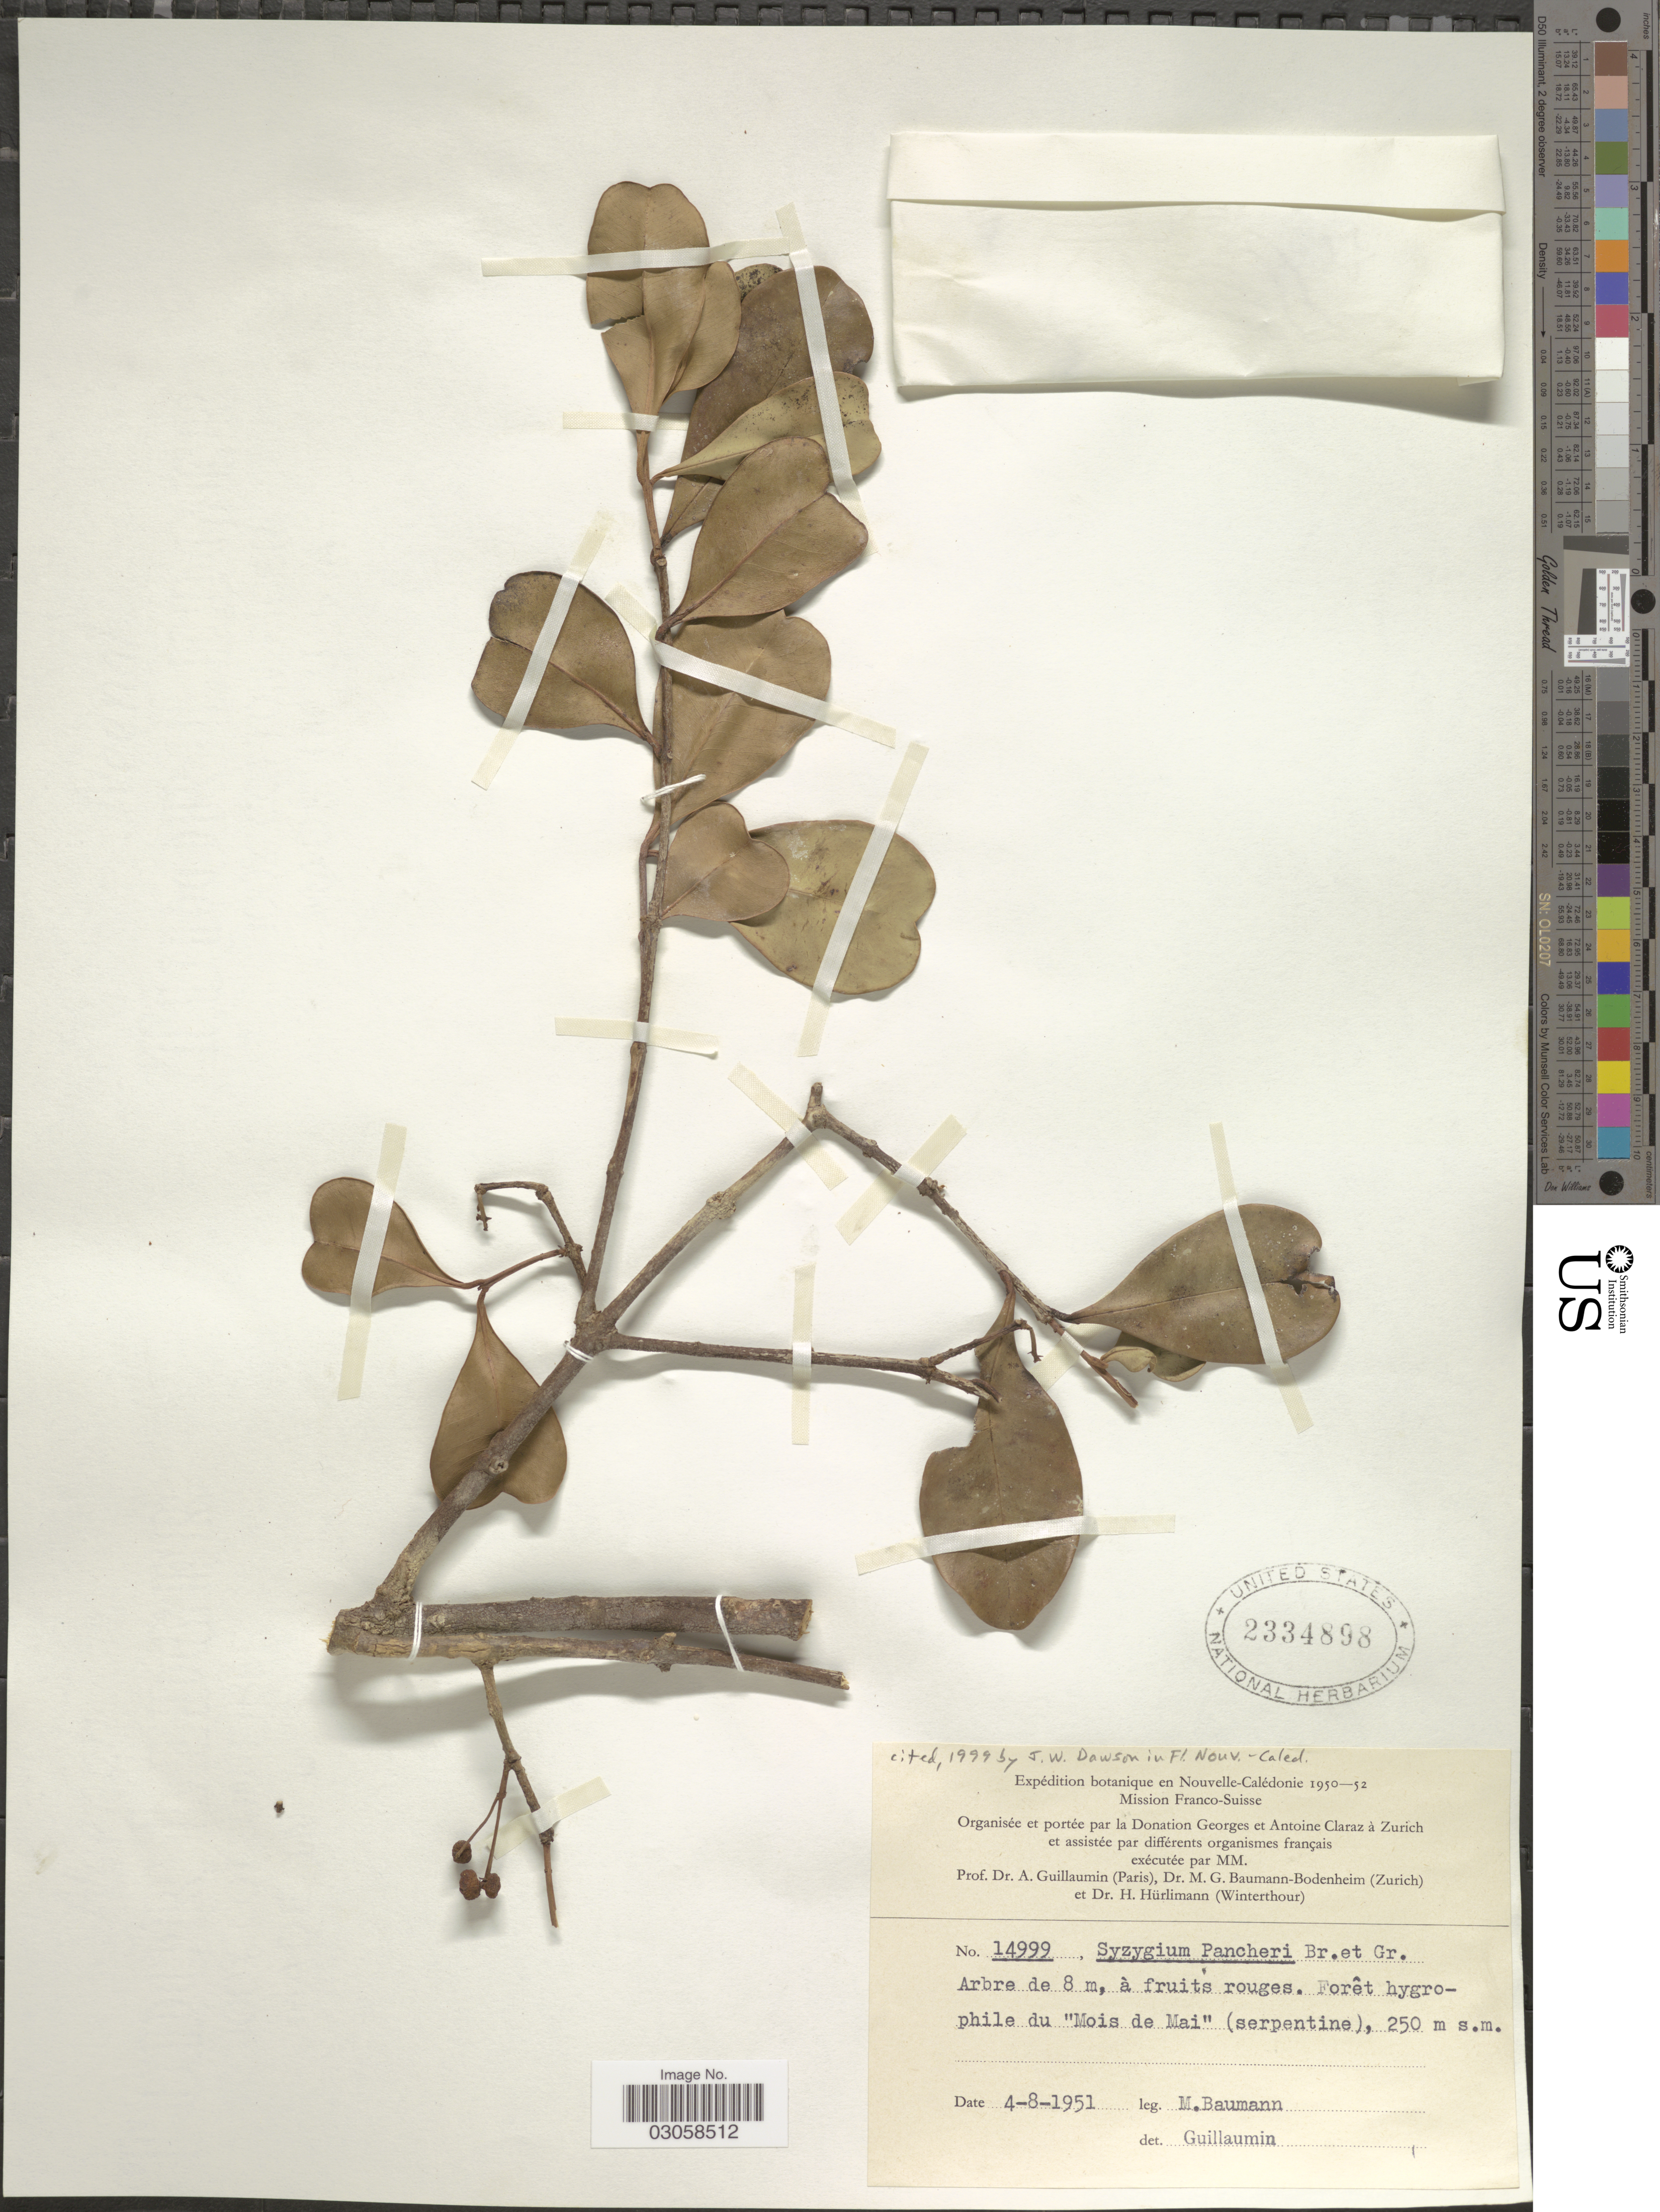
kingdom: Plantae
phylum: Tracheophyta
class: Magnoliopsida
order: Myrtales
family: Myrtaceae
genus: Syzygium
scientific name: Syzygium pancheri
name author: Brongn. & Gris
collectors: M. G. Baumann-Bodenheim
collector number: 14999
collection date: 1951-08-04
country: New Caledonia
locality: Nouvelle-Calédonie. Forêt hygrophile du "Mois de Mai" (serpentine).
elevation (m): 250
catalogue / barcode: US 2334898